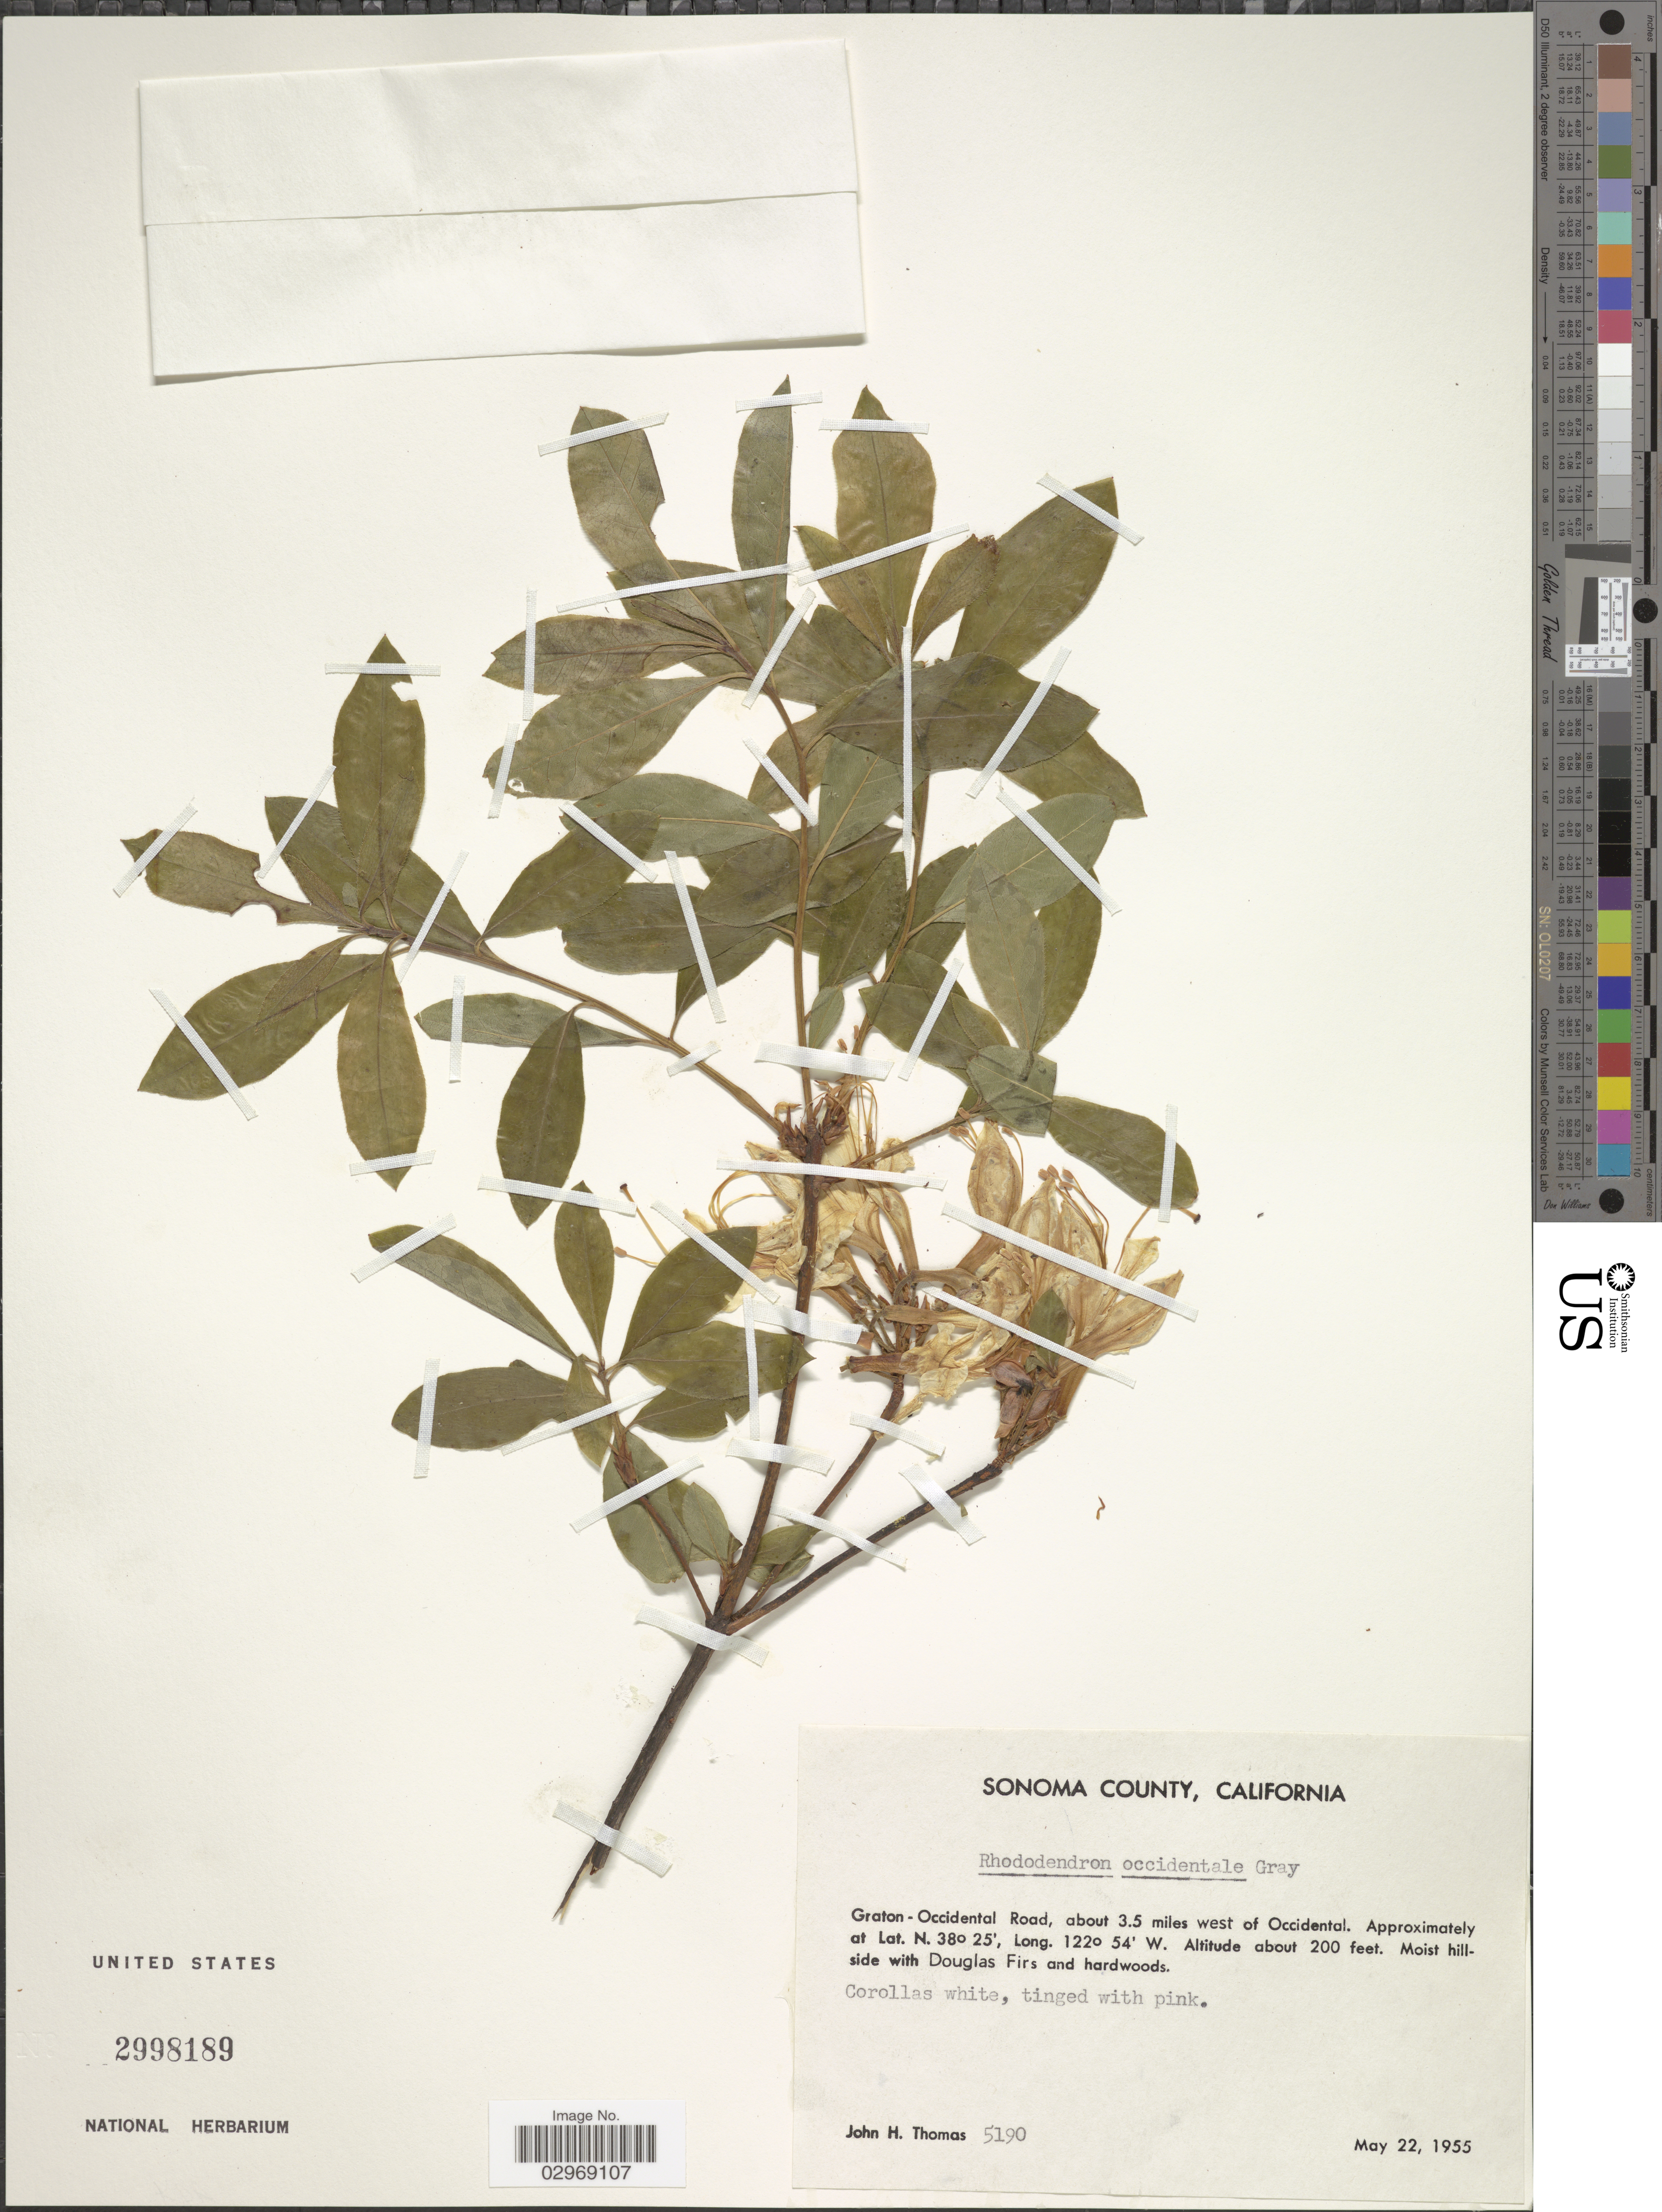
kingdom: Plantae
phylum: Tracheophyta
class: Magnoliopsida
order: Ericales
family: Ericaceae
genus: Rhododendron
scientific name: Rhododendron occidentale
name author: (Torr. & A. Gray) A. Gray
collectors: J. H. Thomas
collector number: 5190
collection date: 1955-05-22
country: United States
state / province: California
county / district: Sonoma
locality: Sonoma County. Graton-Occidental Road, about 3.5 miles west of Occidental. Moist hillside with Douglas Firs and hardwoods.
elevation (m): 610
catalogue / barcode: US 2998189